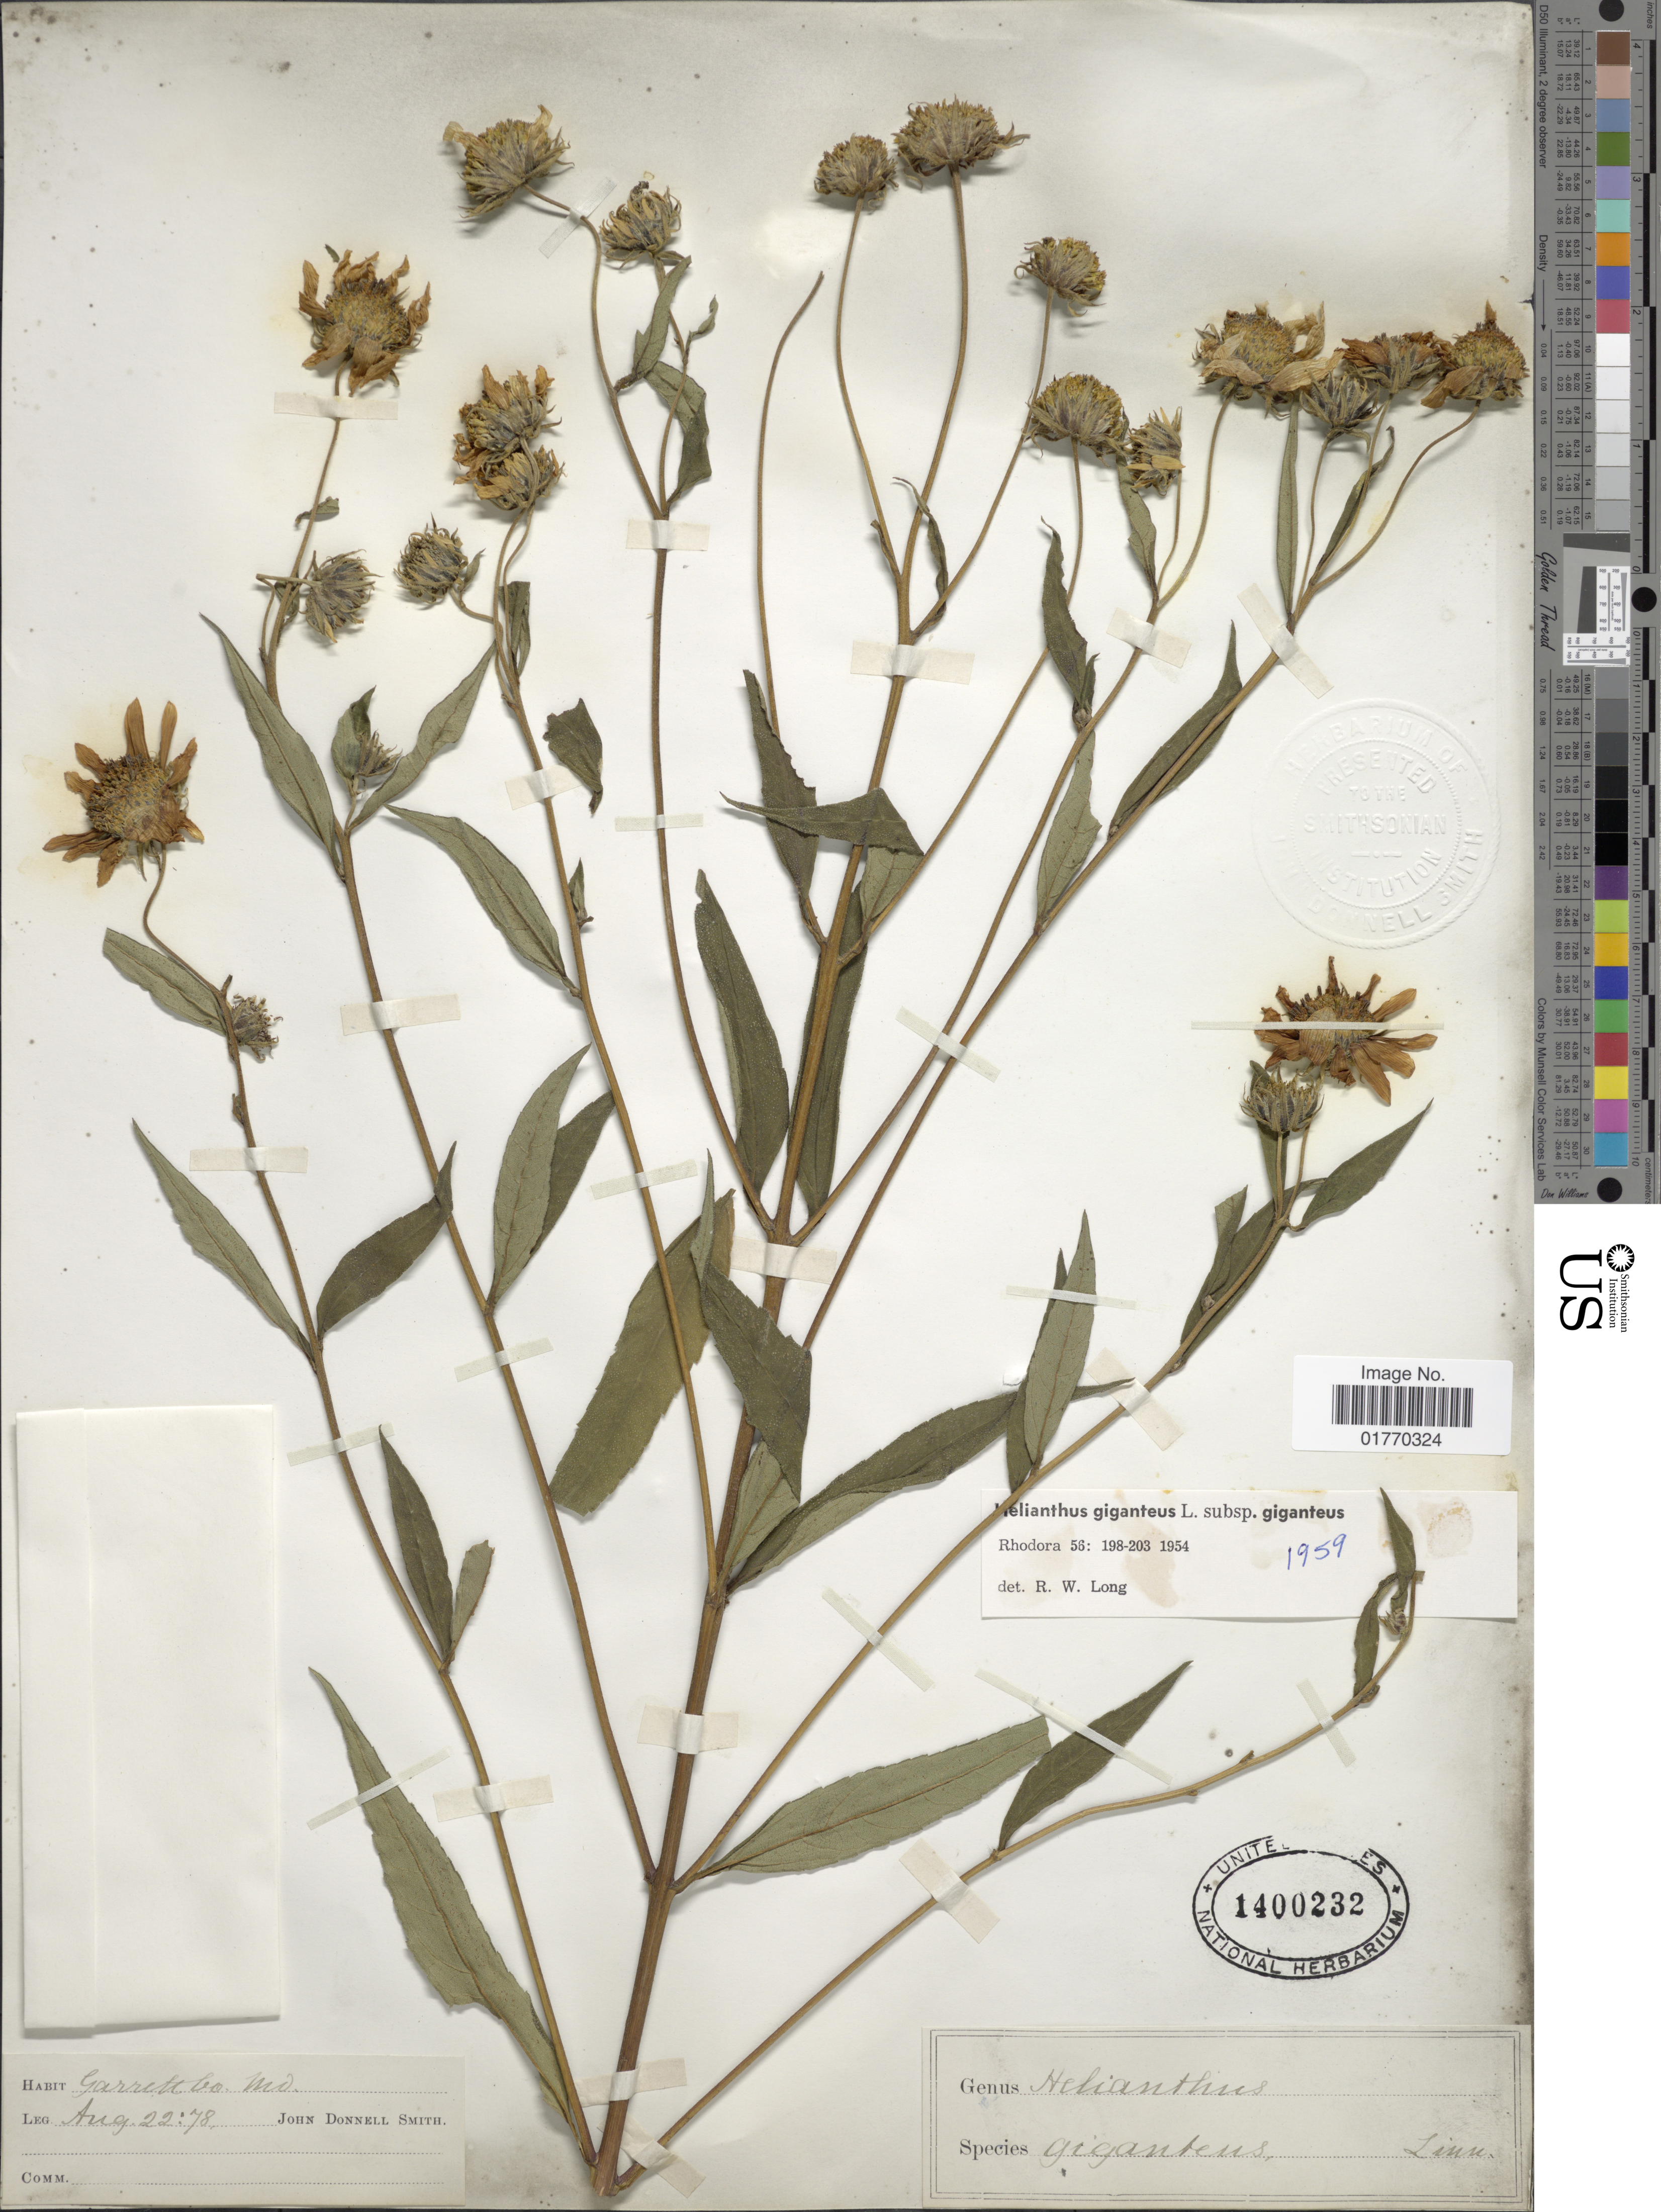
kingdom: Plantae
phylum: Tracheophyta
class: Magnoliopsida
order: Asterales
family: Asteraceae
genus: Helianthus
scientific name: Helianthus giganteus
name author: L.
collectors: J. Donnell Smith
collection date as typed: Transcribed d/m/y: 22/8/78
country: United States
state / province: Maryland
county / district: Garrett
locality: Garrett Co., Md.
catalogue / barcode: US 1400232